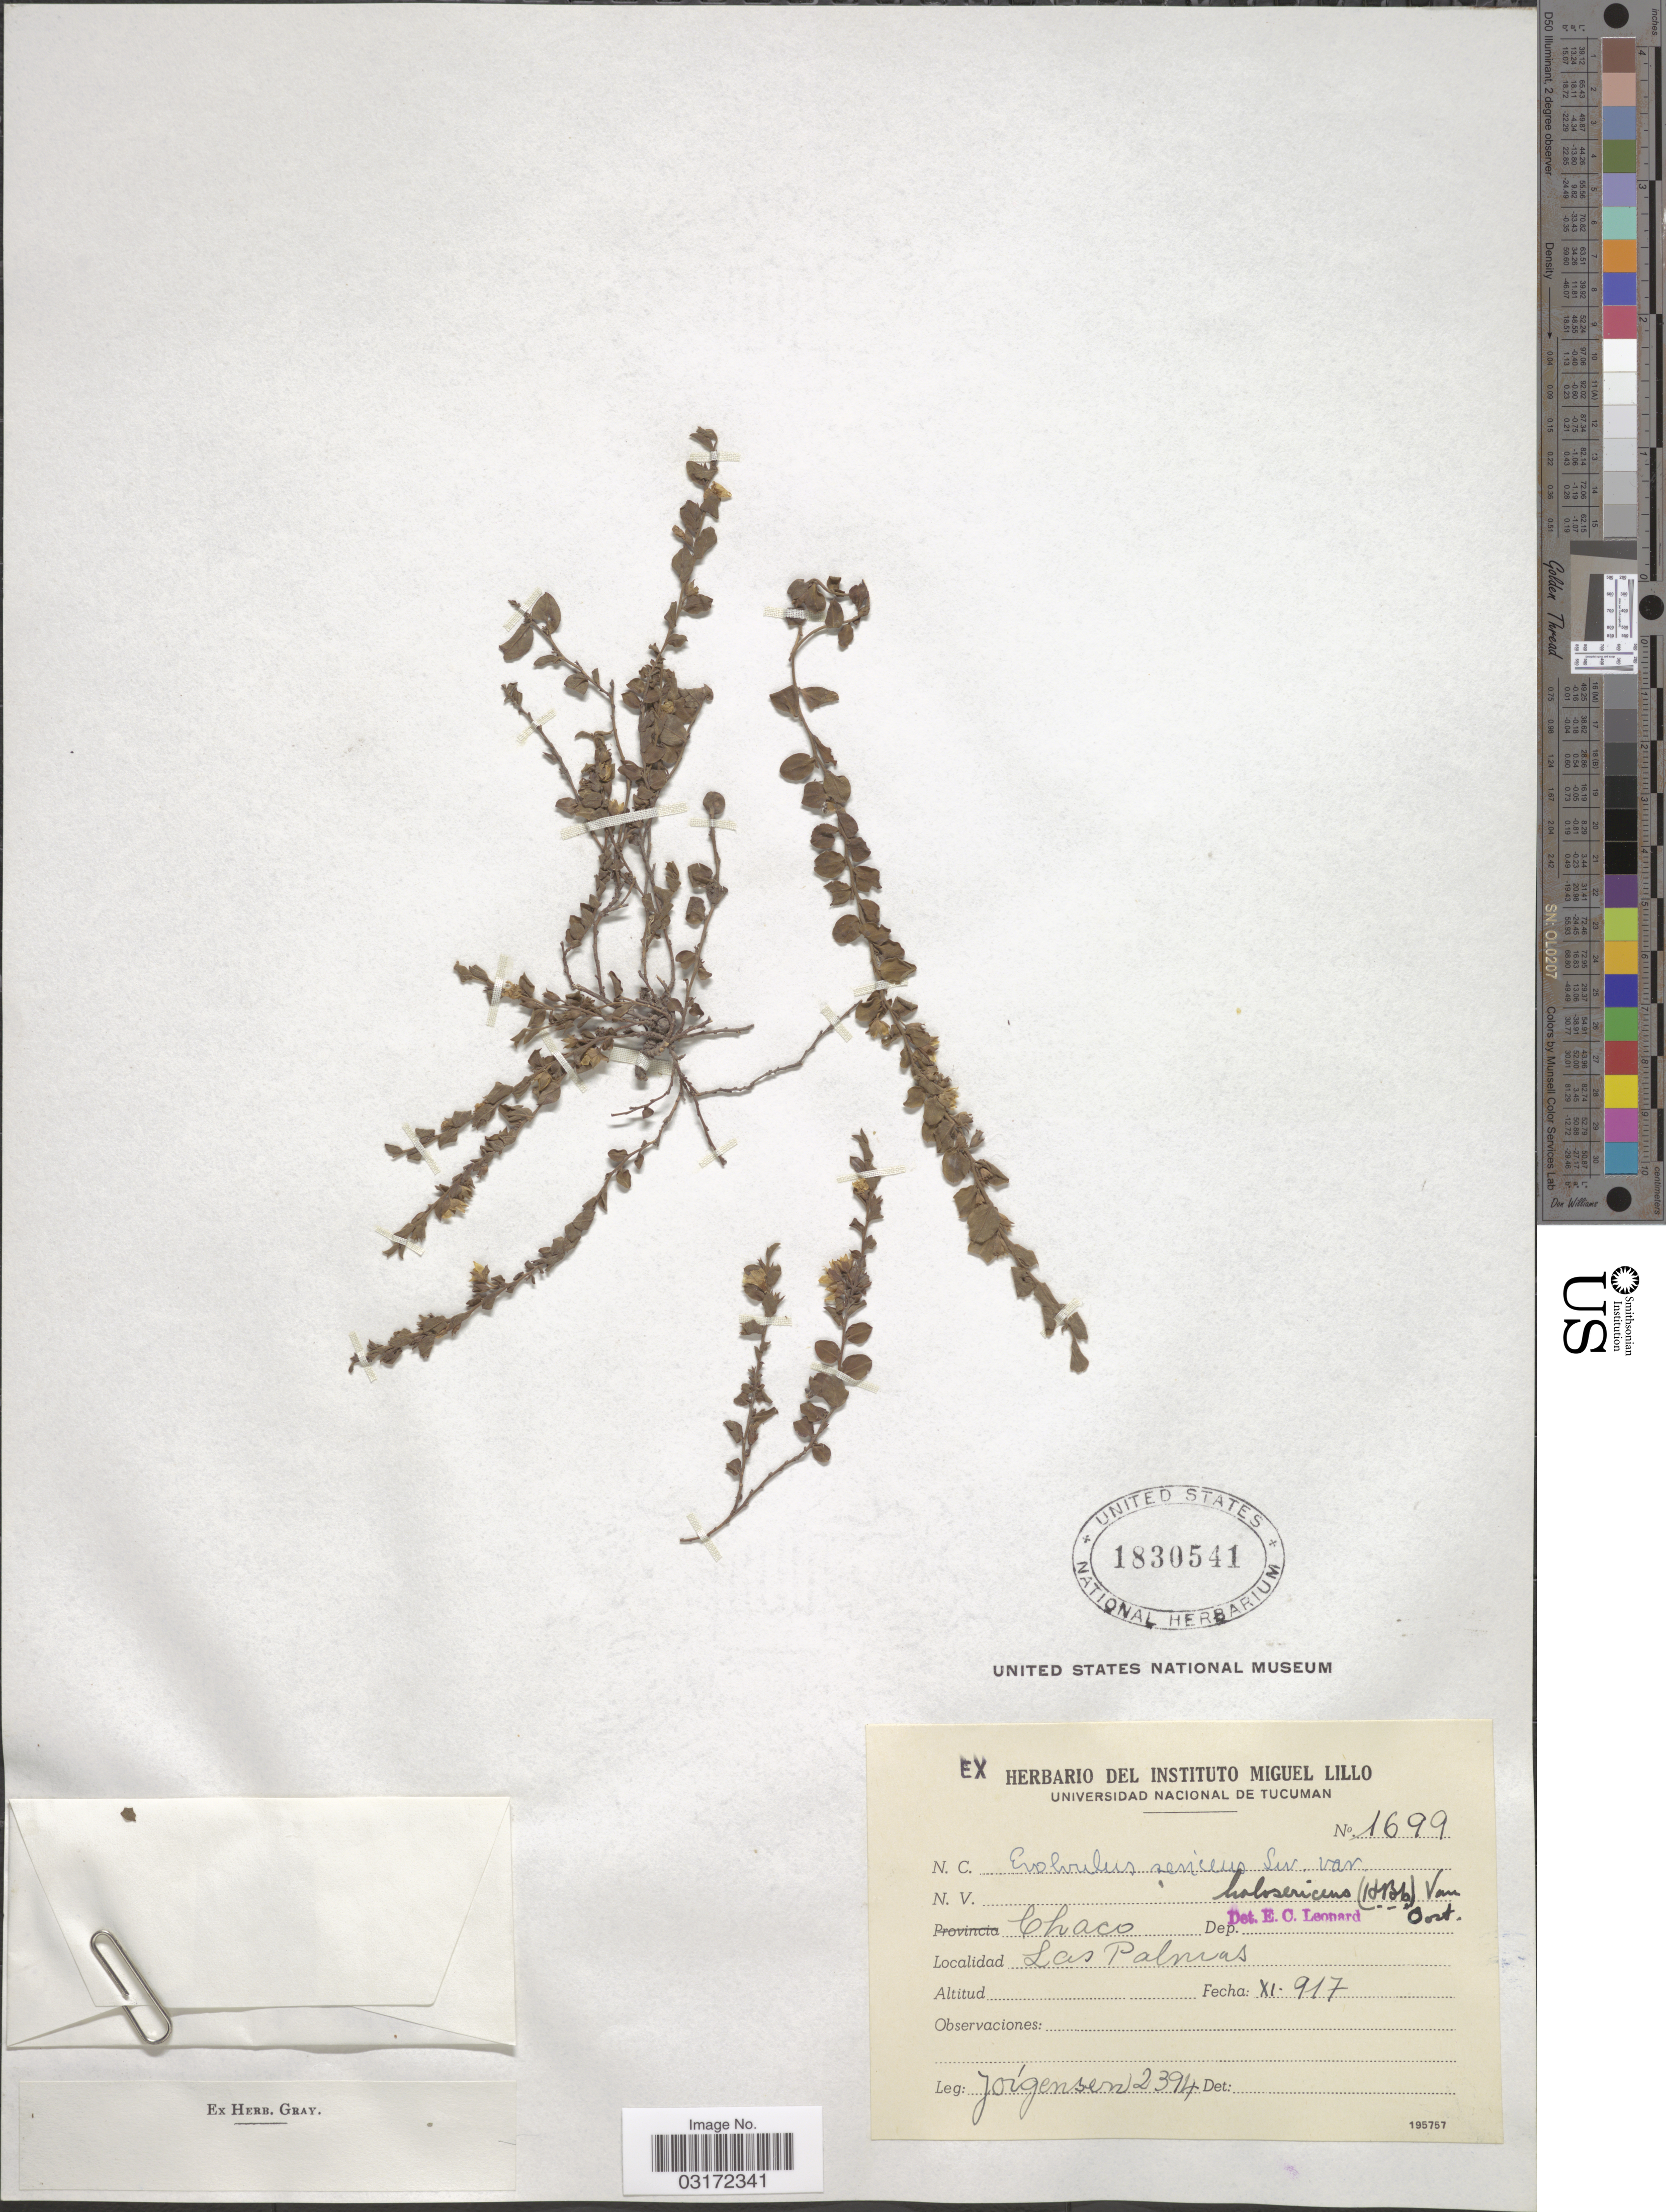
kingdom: Plantae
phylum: Tracheophyta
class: Magnoliopsida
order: Solanales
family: Convolvulaceae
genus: Evolvulus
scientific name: Evolvulus sericeus var. holosericeus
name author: (Kunth) Ooststr.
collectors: Jorgensen, --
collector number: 2394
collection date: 1917-11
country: Argentina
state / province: Chaco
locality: Las Palmas.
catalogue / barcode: US 1830541